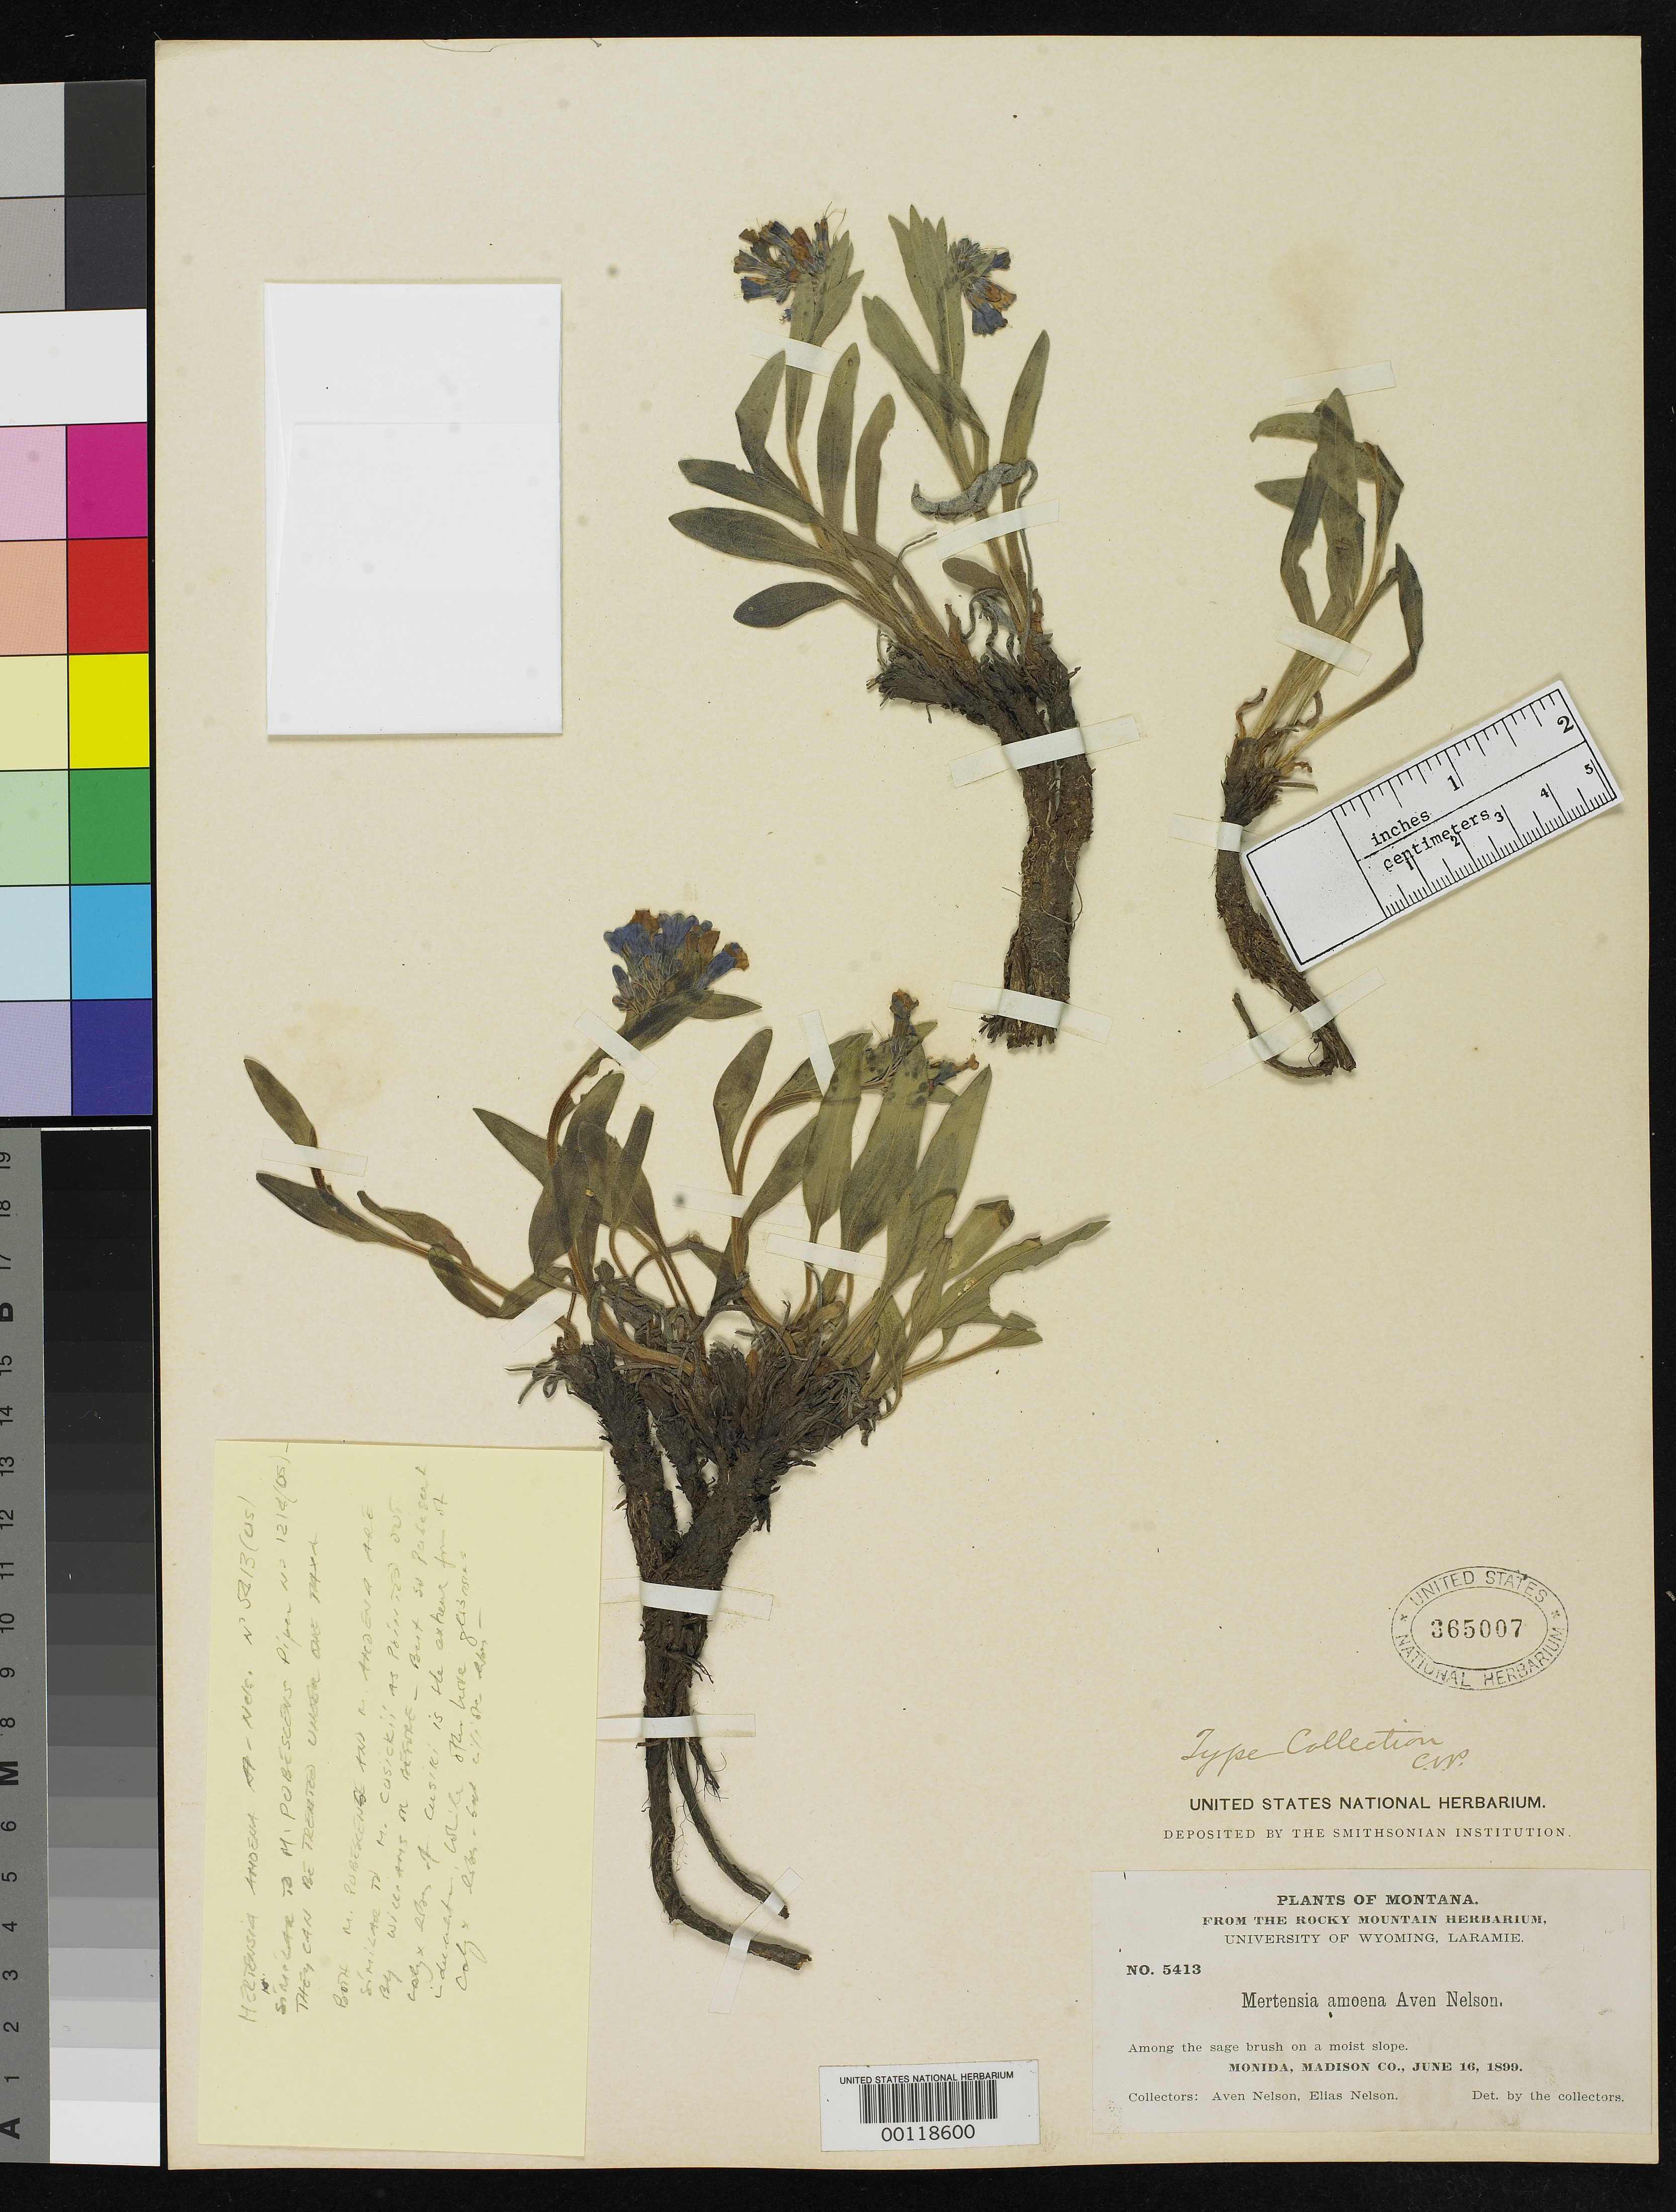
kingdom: Plantae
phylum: Tracheophyta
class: Magnoliopsida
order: Boraginales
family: Boraginaceae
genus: Mertensia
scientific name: Mertensia amoena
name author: A. Nelson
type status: Isosyntype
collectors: A. Nelson & E. Nelson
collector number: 5413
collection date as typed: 16 Jun 1899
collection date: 1899-06-16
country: United States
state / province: Montana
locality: Monida.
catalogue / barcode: US 365007